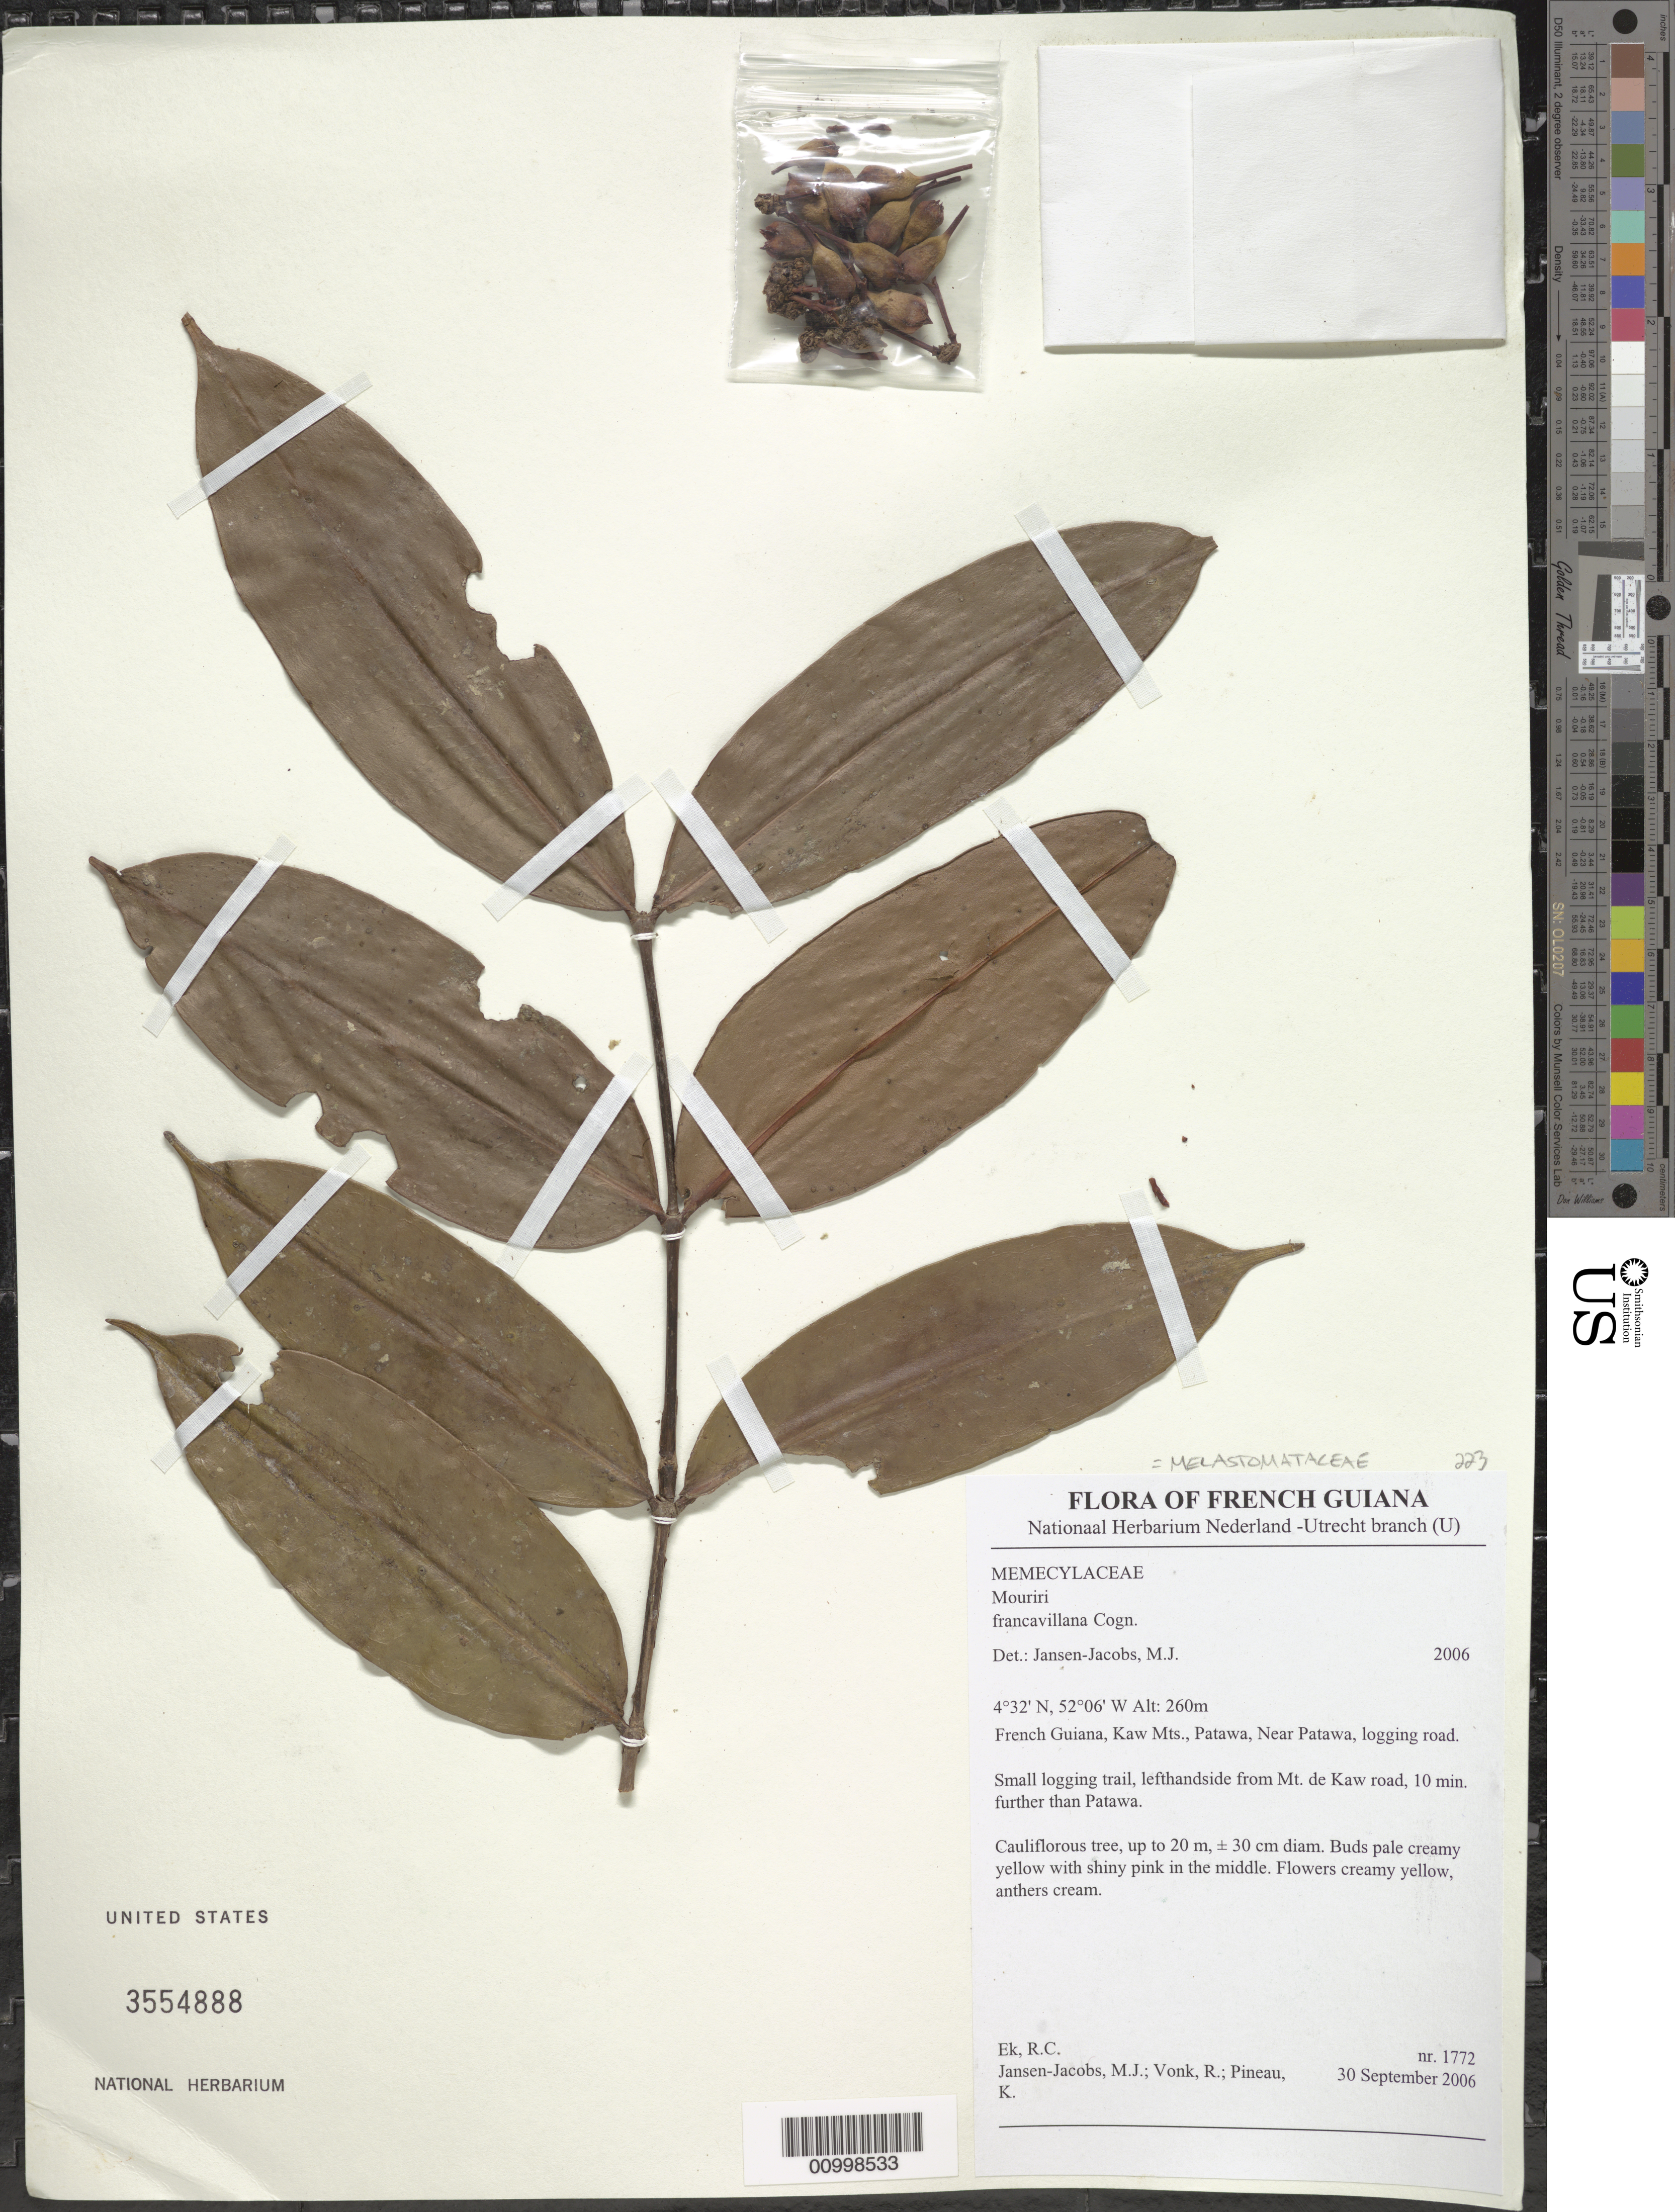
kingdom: Plantae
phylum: Tracheophyta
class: Magnoliopsida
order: Myrtales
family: Melastomataceae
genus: Mouriri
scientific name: Mouriri francavillana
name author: Cogn.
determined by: Jansen-Jacobs, M. J., (U), Nationaal Herbarium Nederland, Utrecht University branch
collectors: R. C. Ek, M. J. Jansen-Jacobs, R. Vonk & K. Pineau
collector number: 1772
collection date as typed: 30-Sep-06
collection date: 2006-09-30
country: French Guiana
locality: Kaw Mts., Patawa, near Patawa, logging road. Small logging trail, lefthandside from Mt. de Kaw road, 10 minutes further than Patawa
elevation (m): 260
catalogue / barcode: US 3554888